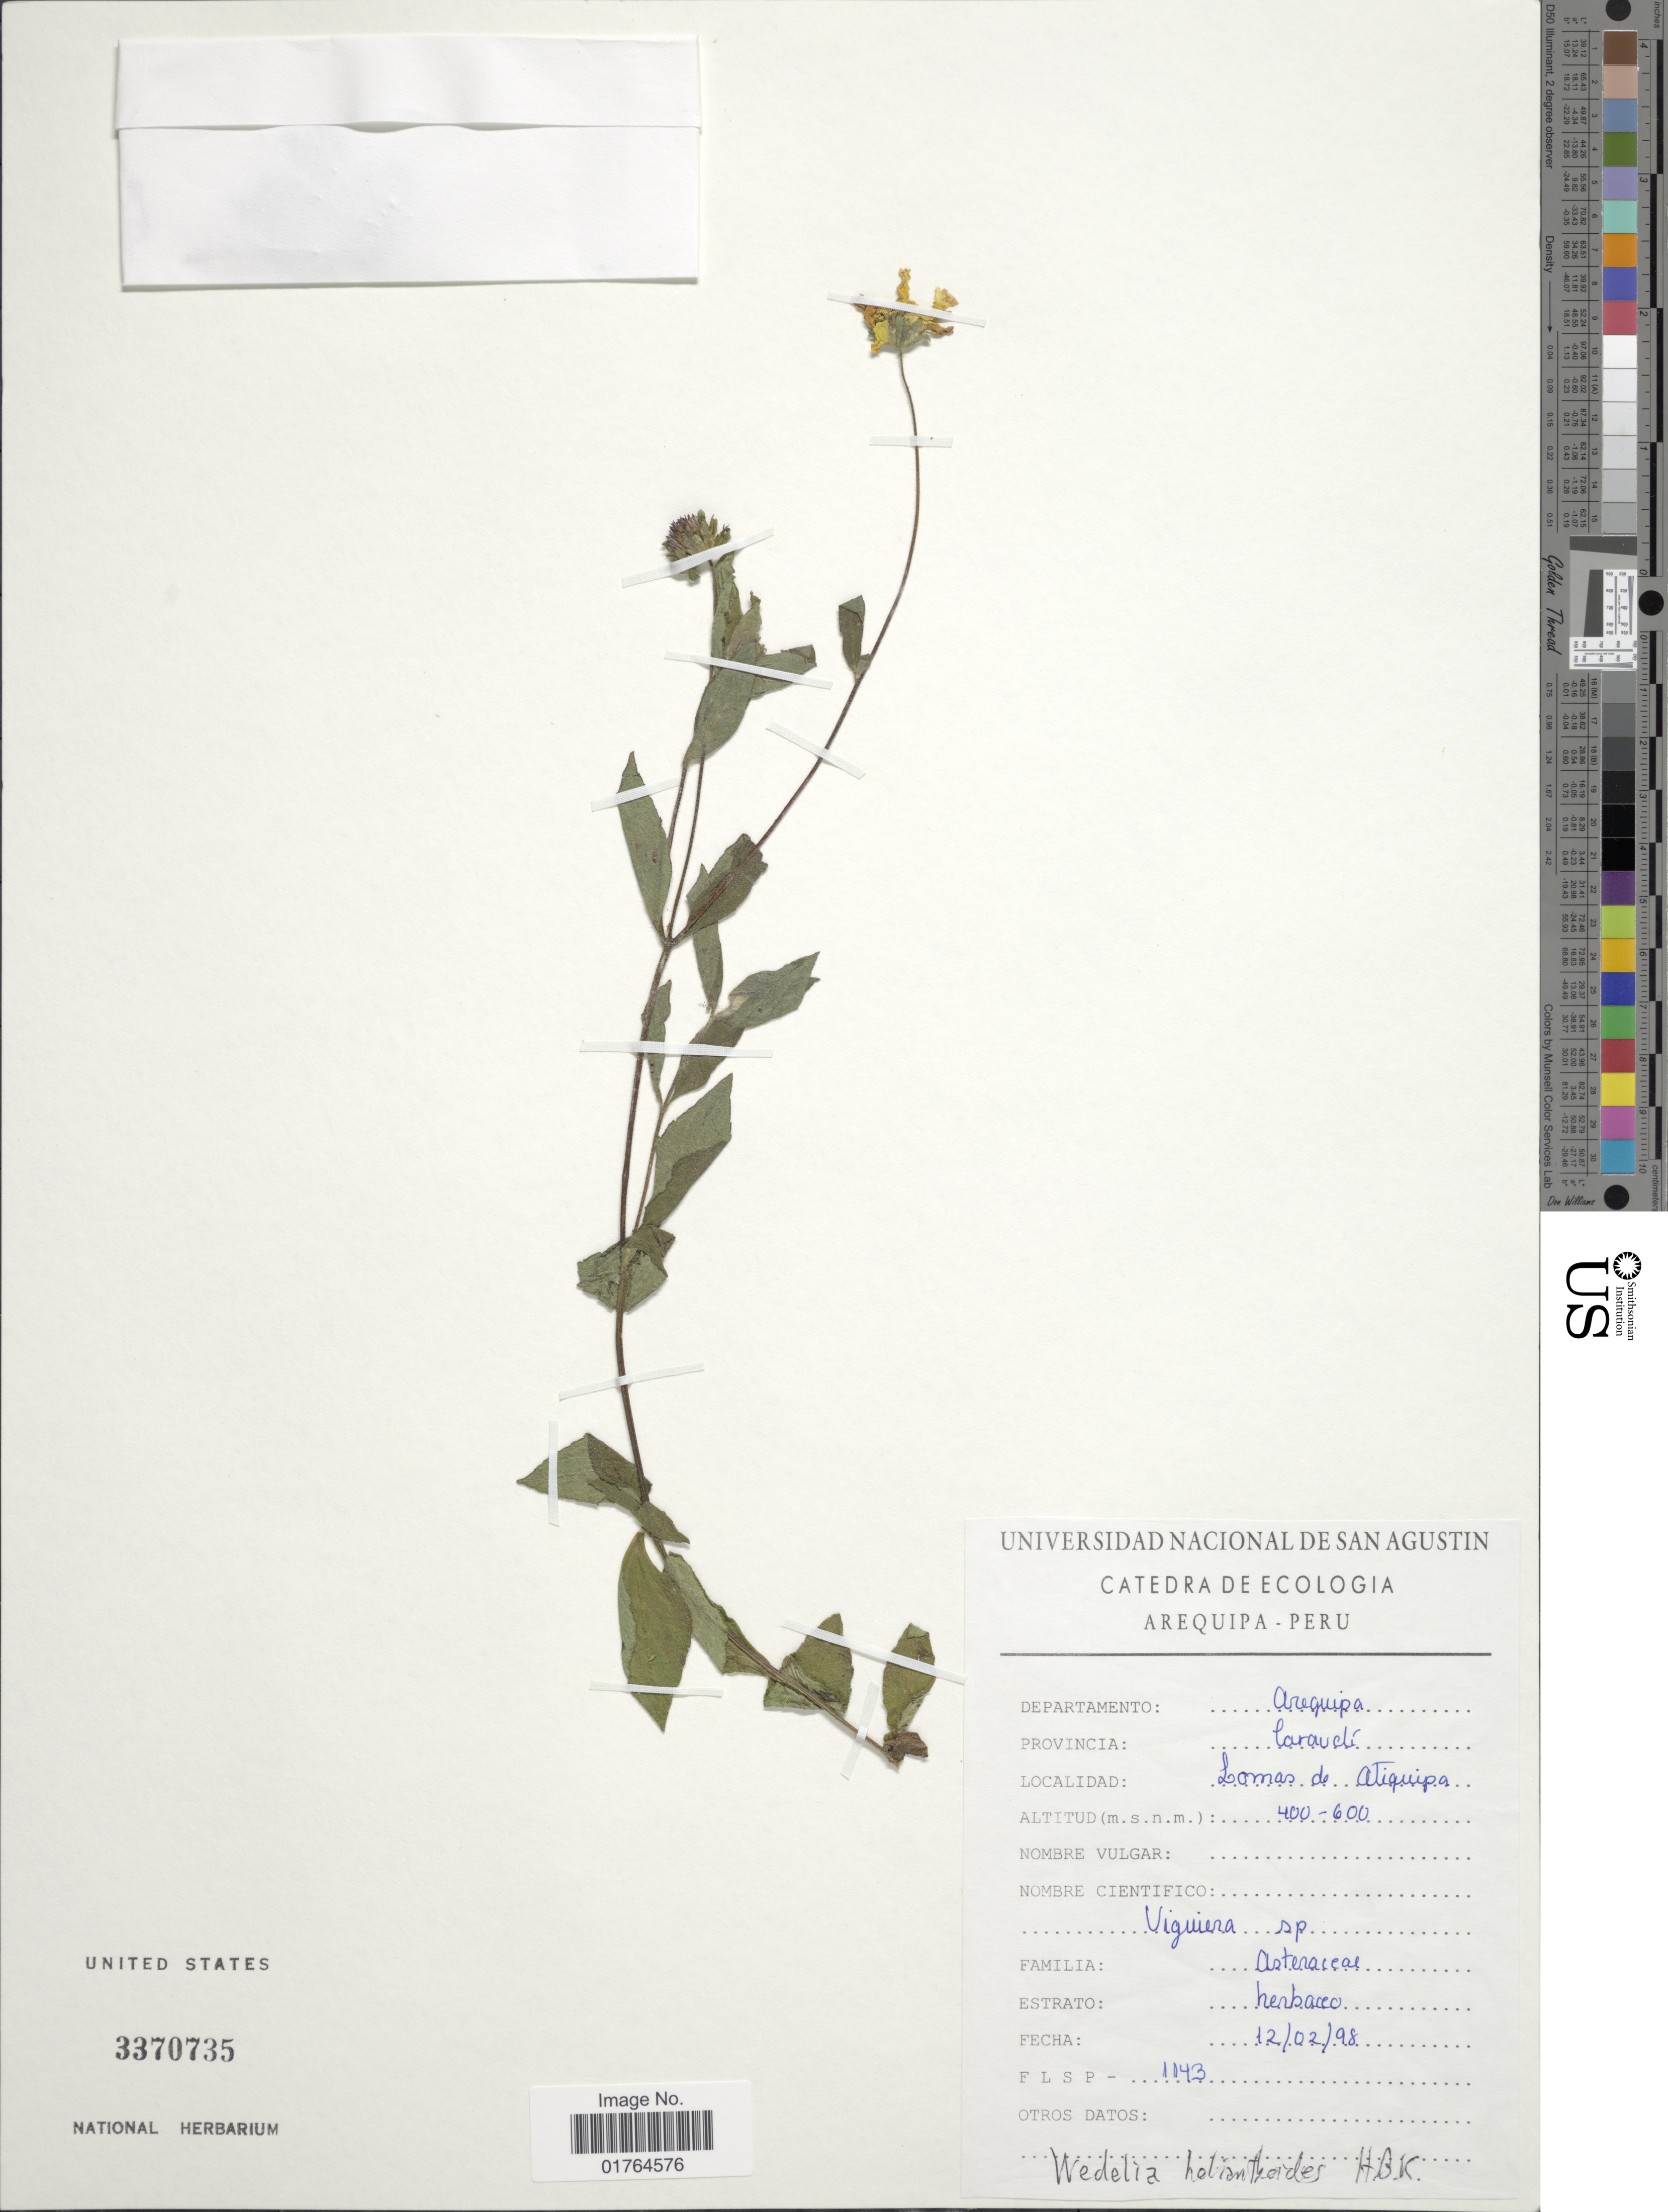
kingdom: Plantae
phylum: Tracheophyta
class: Magnoliopsida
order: Asterales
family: Asteraceae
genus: Wedelia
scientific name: Wedelia helianthoides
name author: Kunth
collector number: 1143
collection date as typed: Transcribed d/m/y: 12/2/98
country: Peru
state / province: Arequipa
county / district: Caravelí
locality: Lomas de Atiquipa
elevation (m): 400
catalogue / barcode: US 3370735